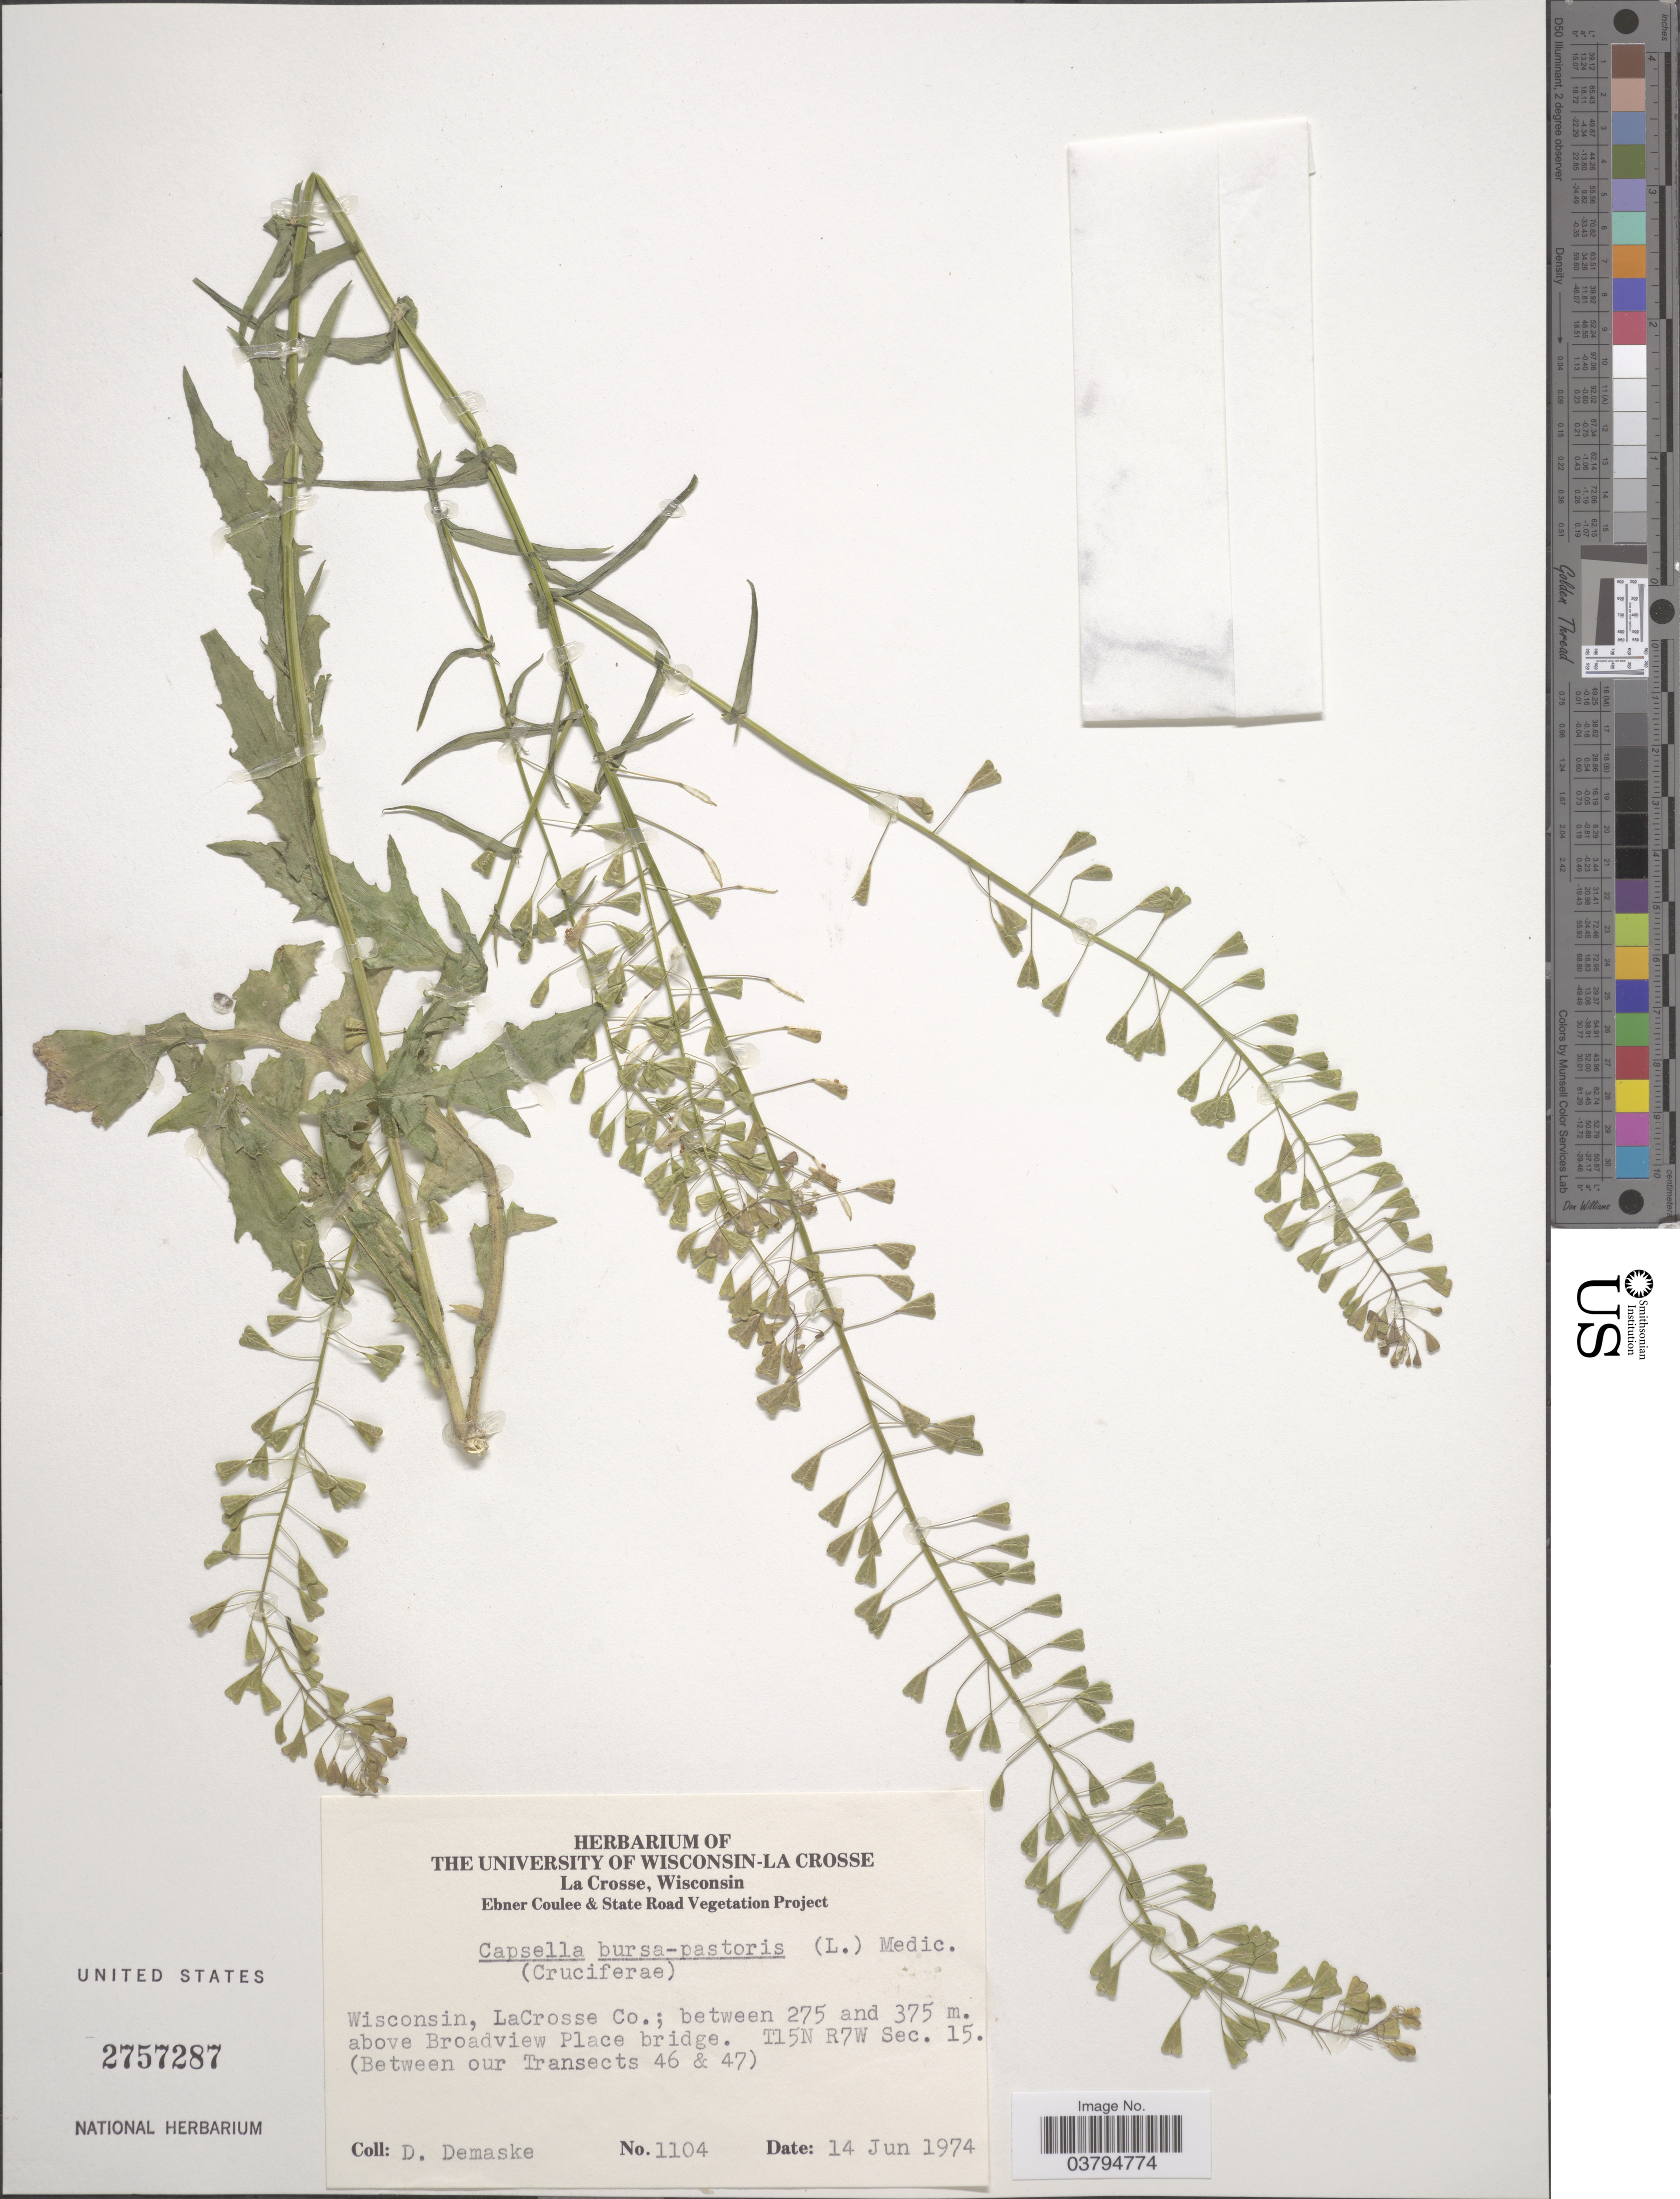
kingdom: Plantae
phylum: Tracheophyta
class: Magnoliopsida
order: Brassicales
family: Brassicaceae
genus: Capsella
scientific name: Capsella bursa-pastoris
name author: (L.) Medik.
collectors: D. Demaske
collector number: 1104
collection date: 1974-06-14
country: United States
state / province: Wisconsin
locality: LaCrosse Co.; between 275 and 375 m. above Broadview Place bridge. T15N R7W Sec. 15. (Between our Transects 46 & 47).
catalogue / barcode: US 2757287